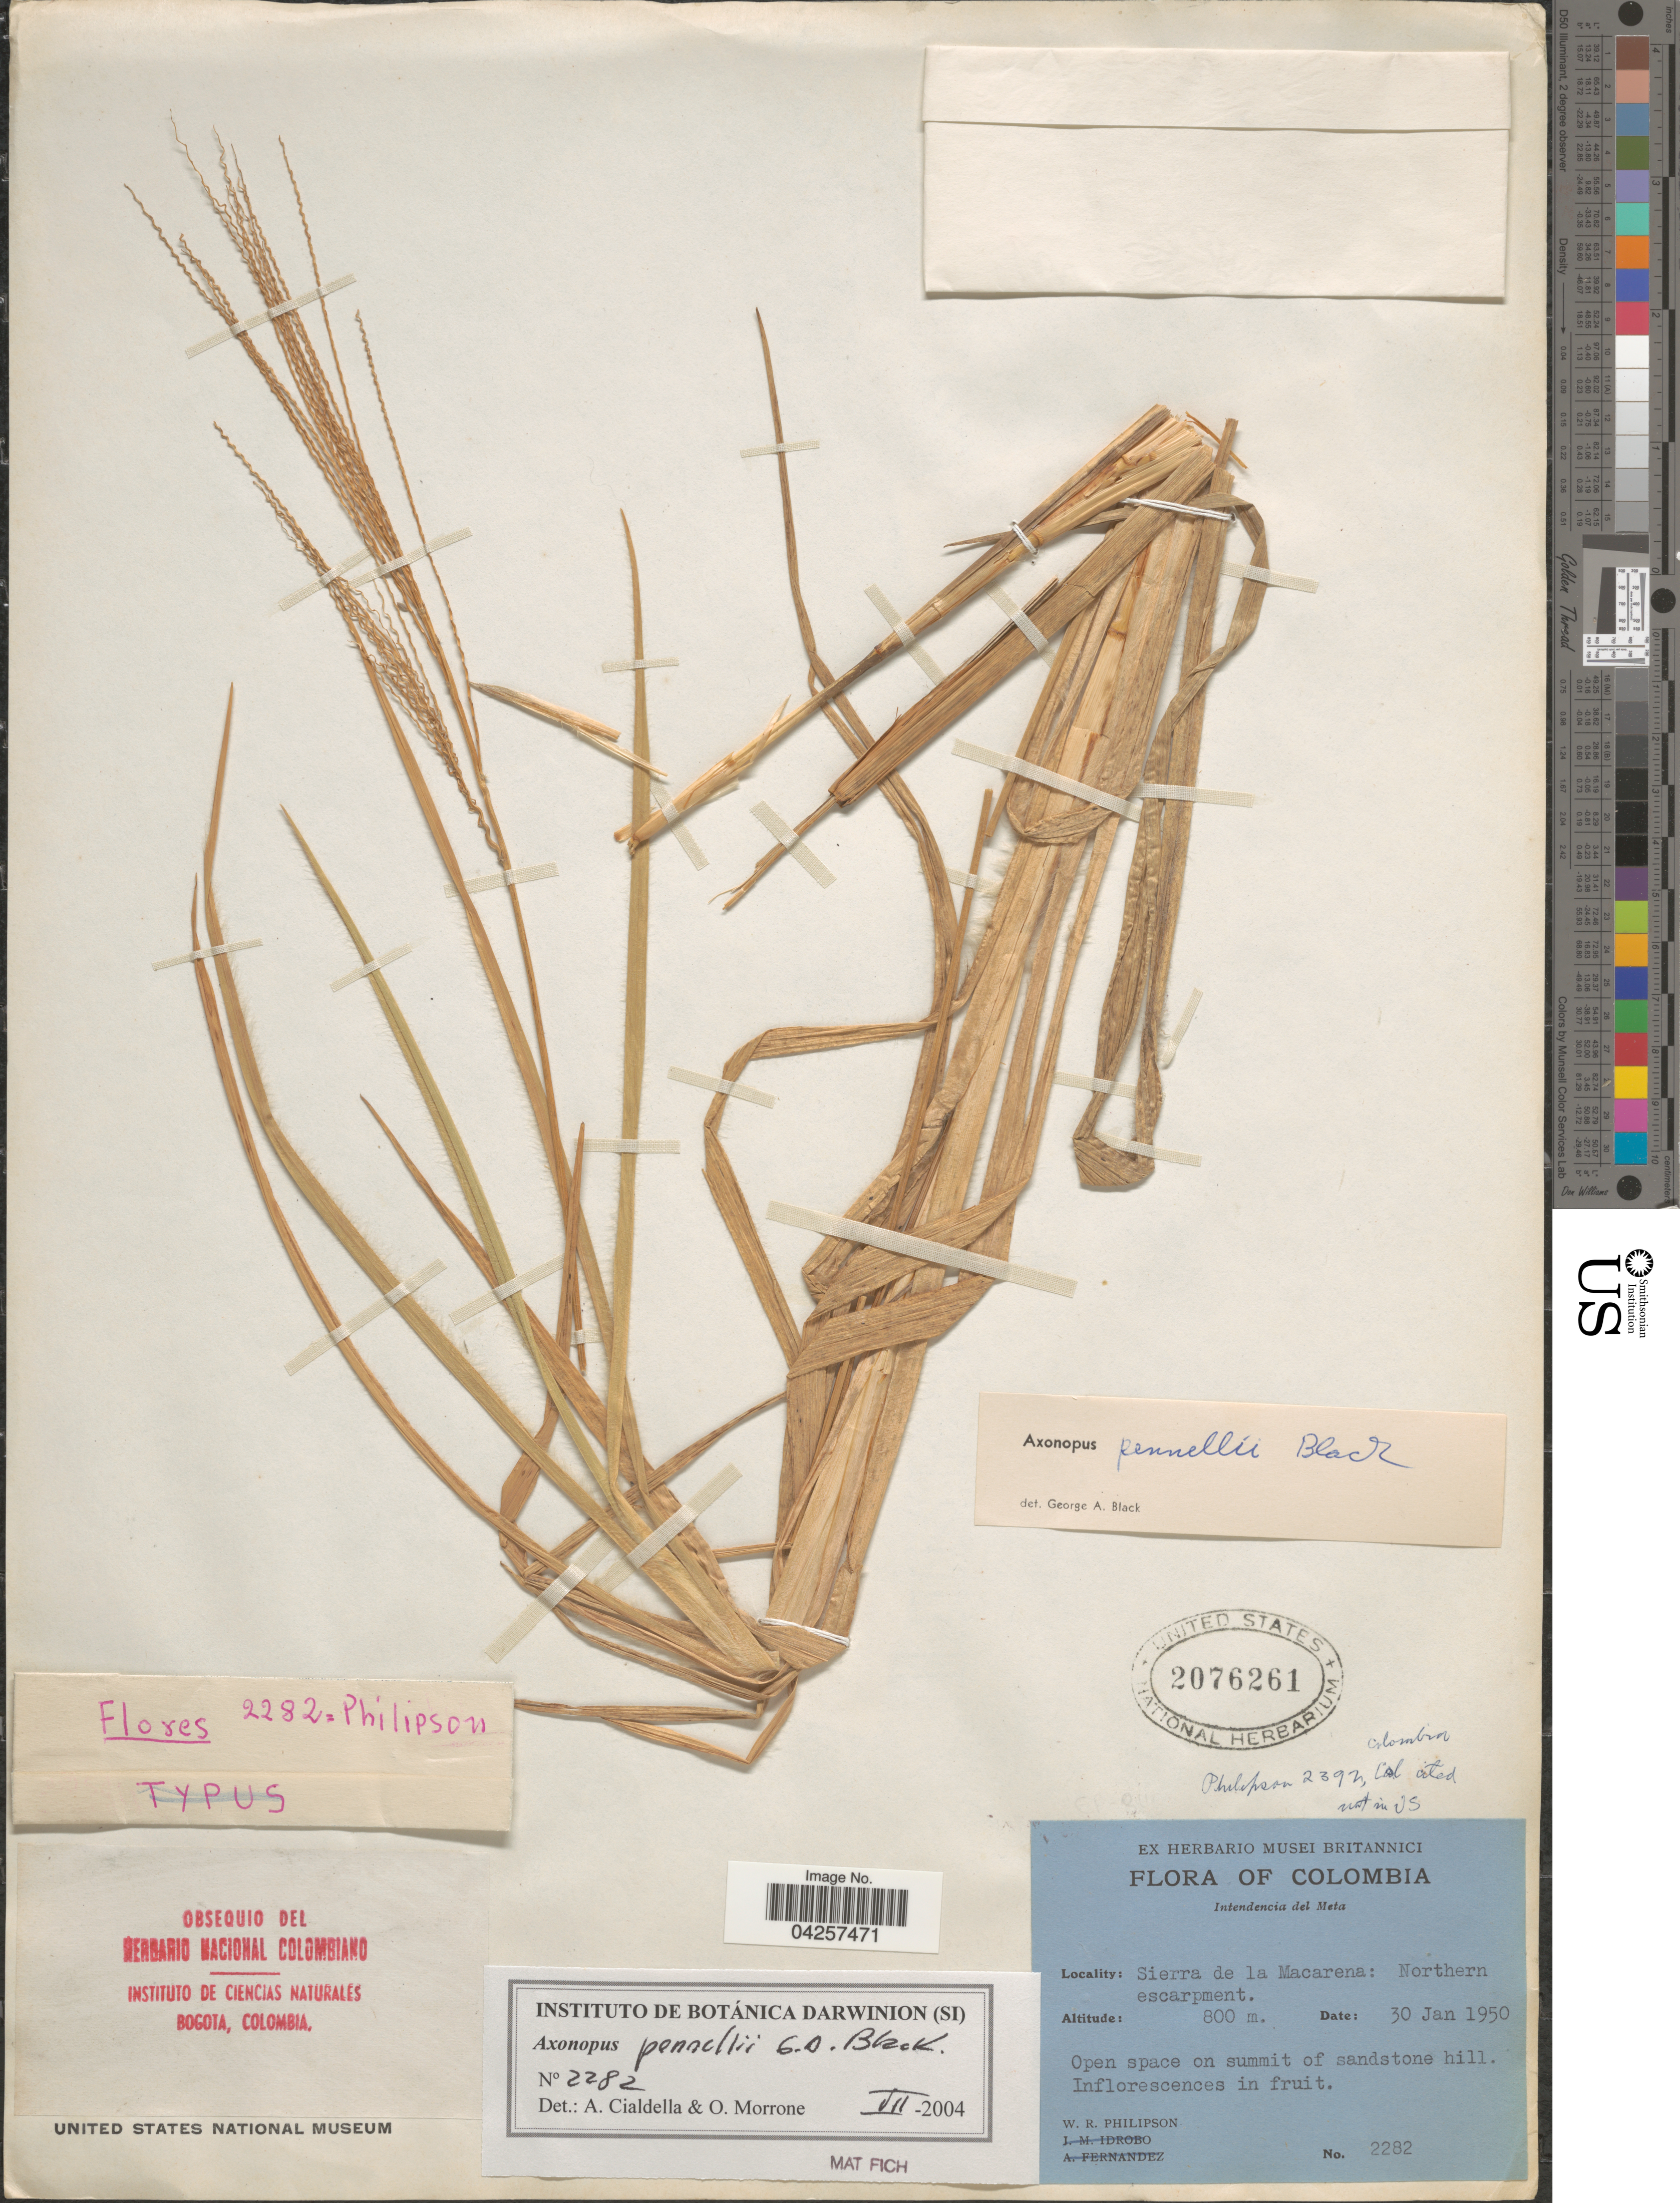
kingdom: Plantae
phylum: Tracheophyta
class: Liliopsida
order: Poales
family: Poaceae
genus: Axonopus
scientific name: Axonopus pennellii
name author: G.A. Black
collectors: W. R. Philipson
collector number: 2282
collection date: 1950-01-30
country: Colombia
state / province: Meta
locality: Intendencia del Meta. Sierra de la Macarena: Northern escarpment. Open space on summit of sandstone hill.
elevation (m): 800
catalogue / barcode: US 2076261